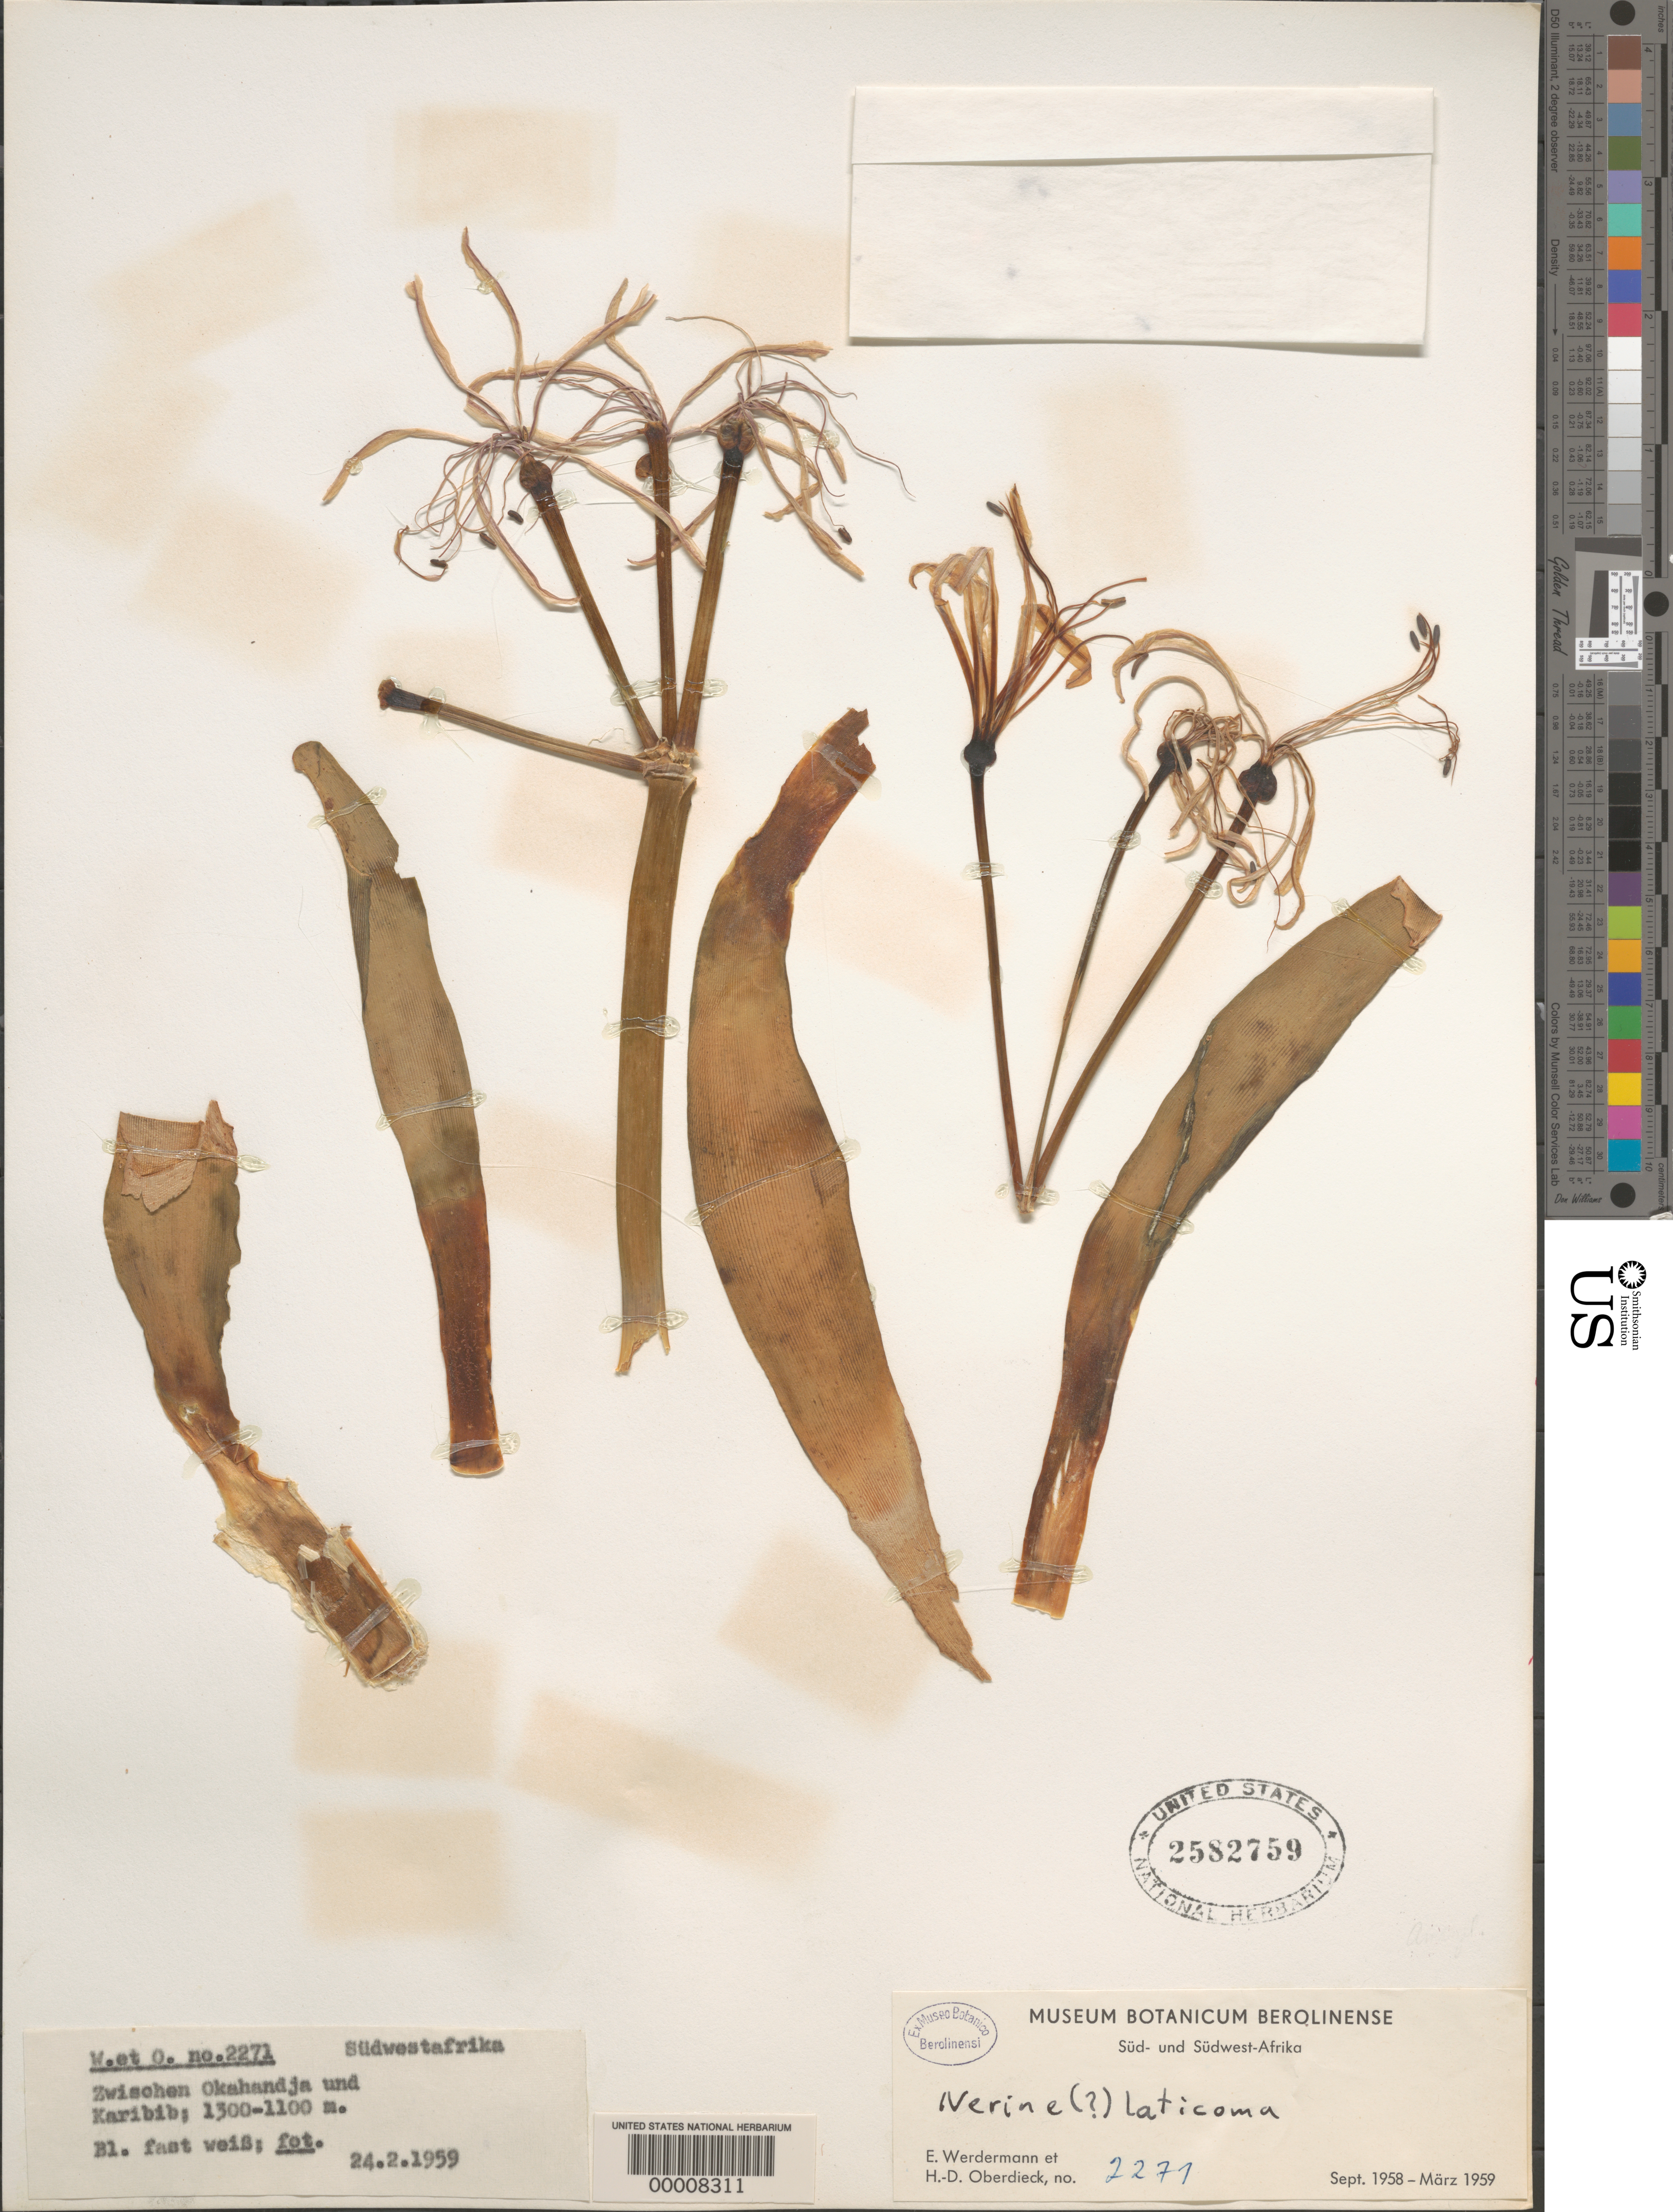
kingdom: Plantae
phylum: Tracheophyta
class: Liliopsida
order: Asparagales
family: Amaryllidaceae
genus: Nerine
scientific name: Nerine laticoma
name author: (Ker Gawl.) Durand & Schinz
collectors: E. Werdermann & H. Oberdieck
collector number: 2271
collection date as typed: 24 Feb 1959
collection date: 1959-02-24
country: Namibia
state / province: Erongo / Kunene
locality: Between karibib and okahandja. [province now erongo and otjozondjupa regions?]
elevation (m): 1100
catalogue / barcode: US 2582759